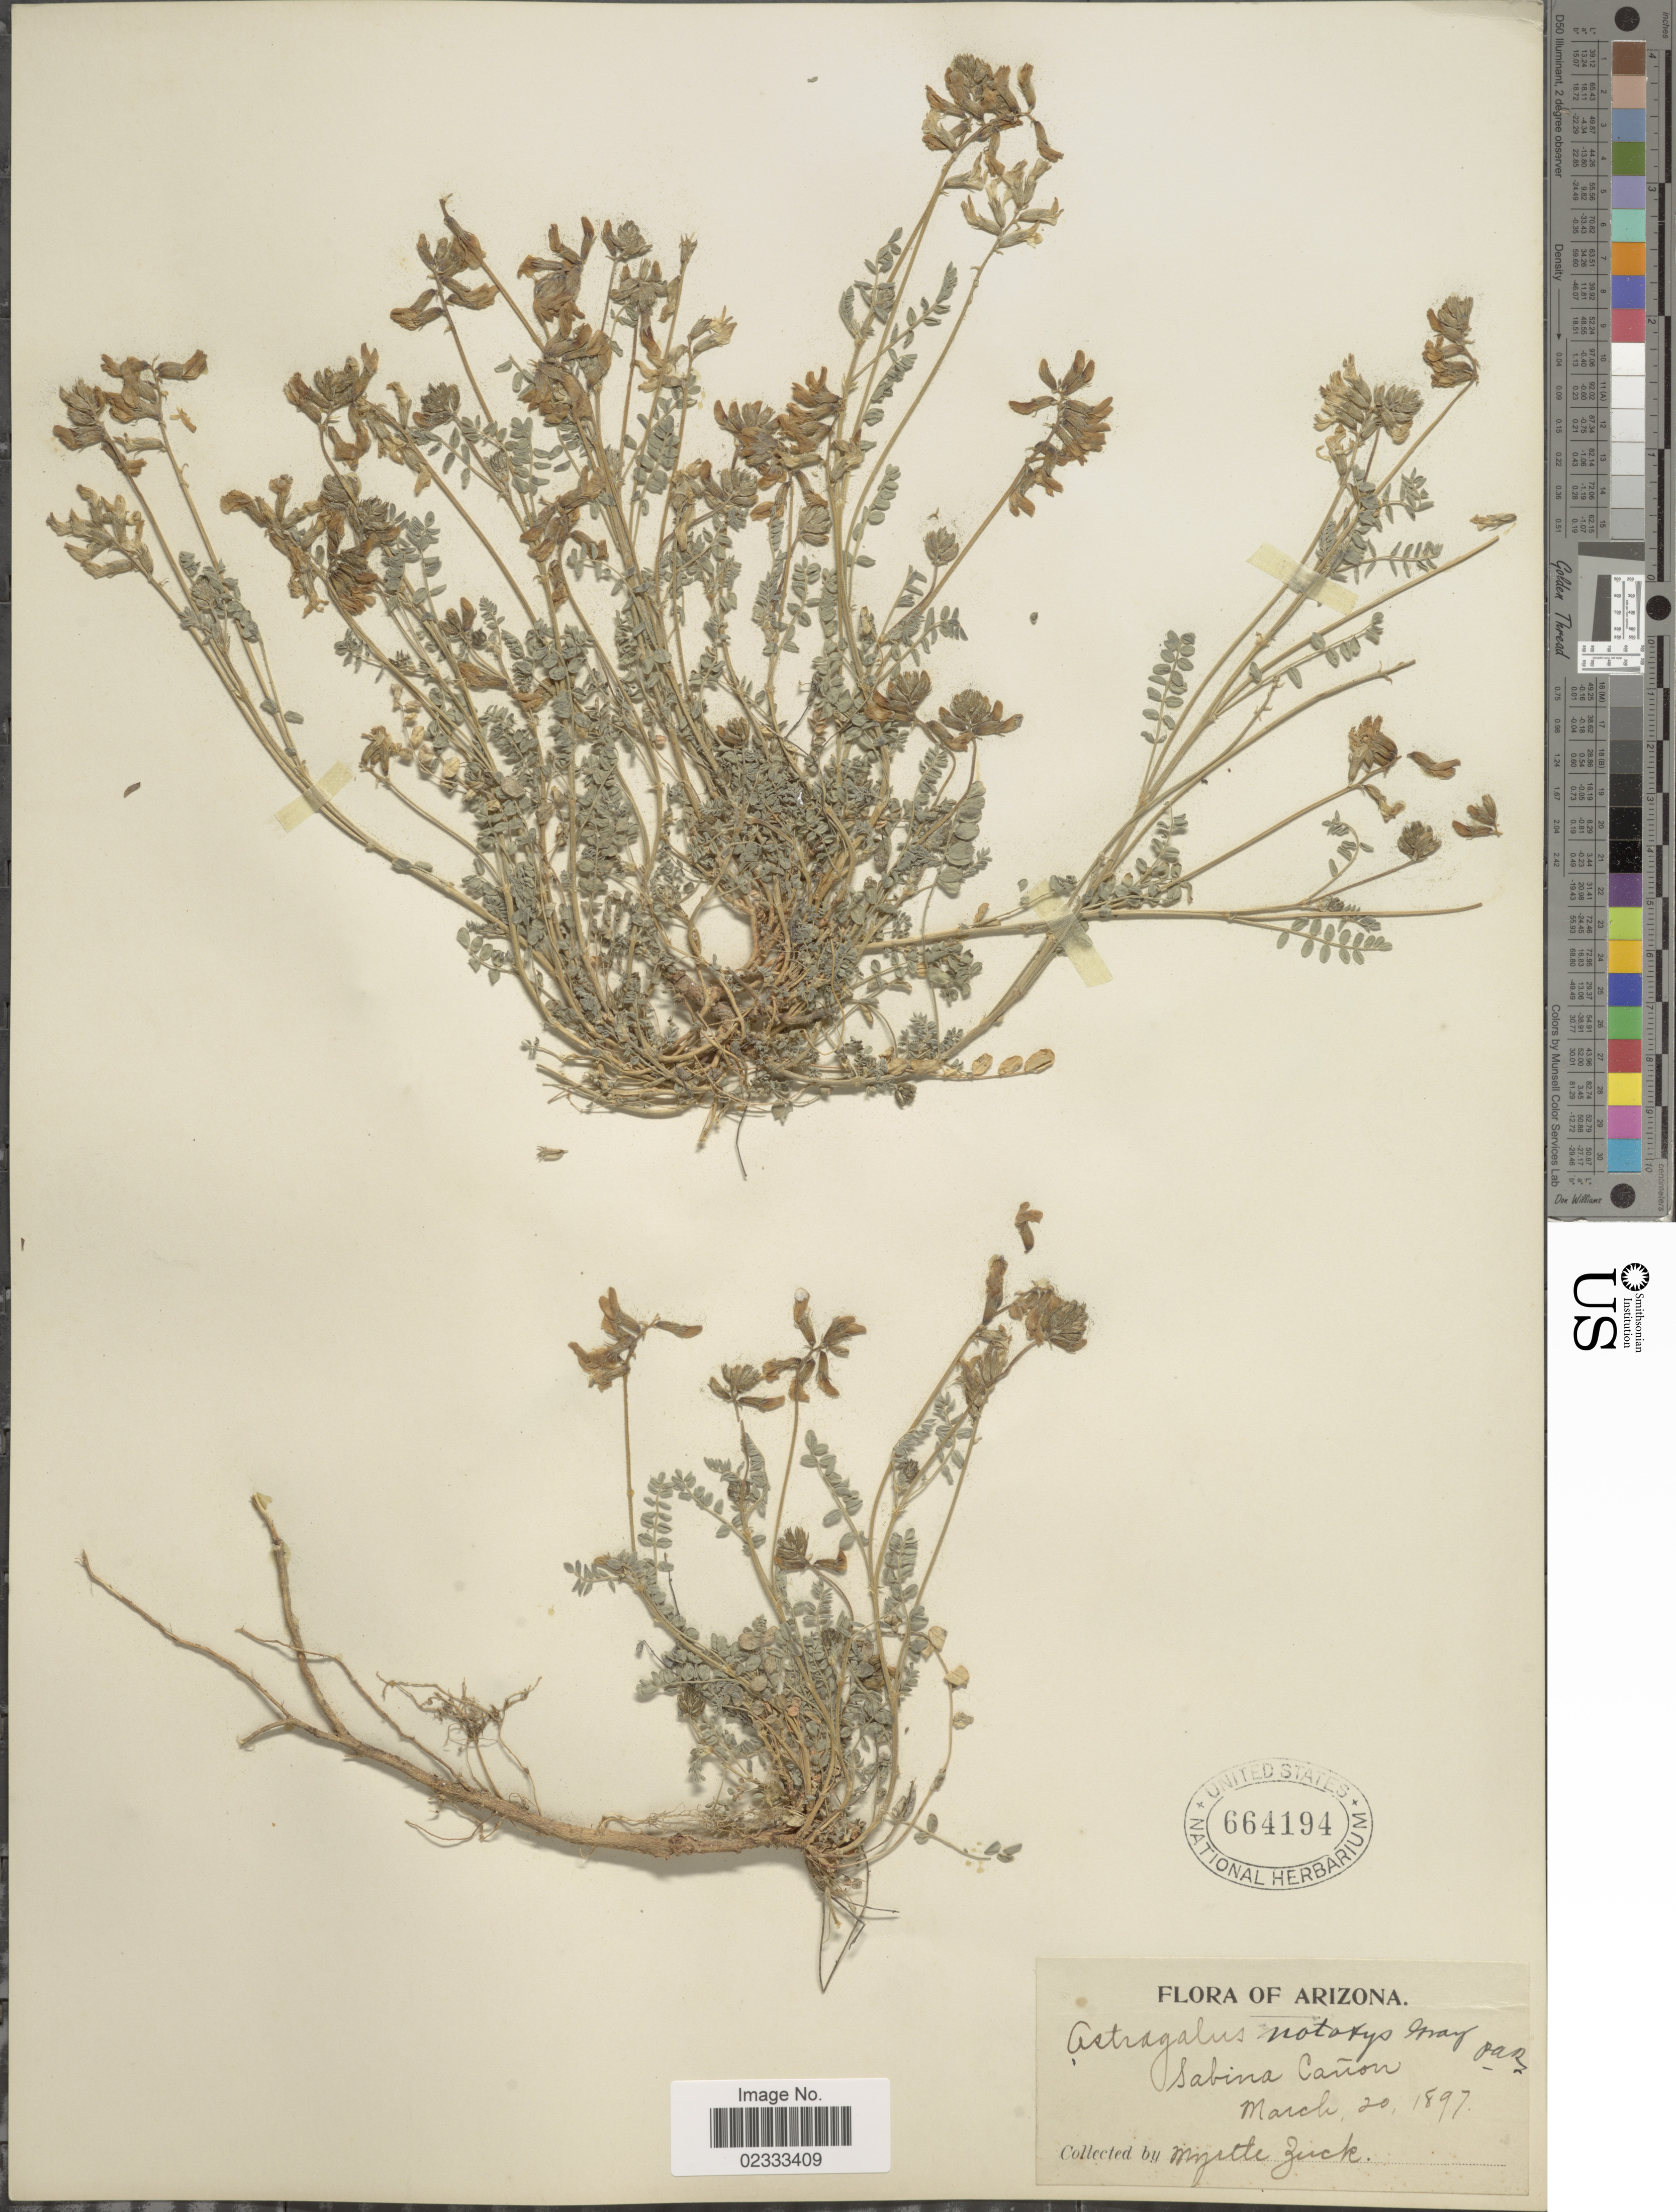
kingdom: Plantae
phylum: Tracheophyta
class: Magnoliopsida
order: Fabales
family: Fabaceae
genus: Astragalus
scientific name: Astragalus nothoxys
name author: A. Gray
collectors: M. Zuck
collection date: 1897-03-20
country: United States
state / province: Arizona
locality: Sabina Canon.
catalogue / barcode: US 664194